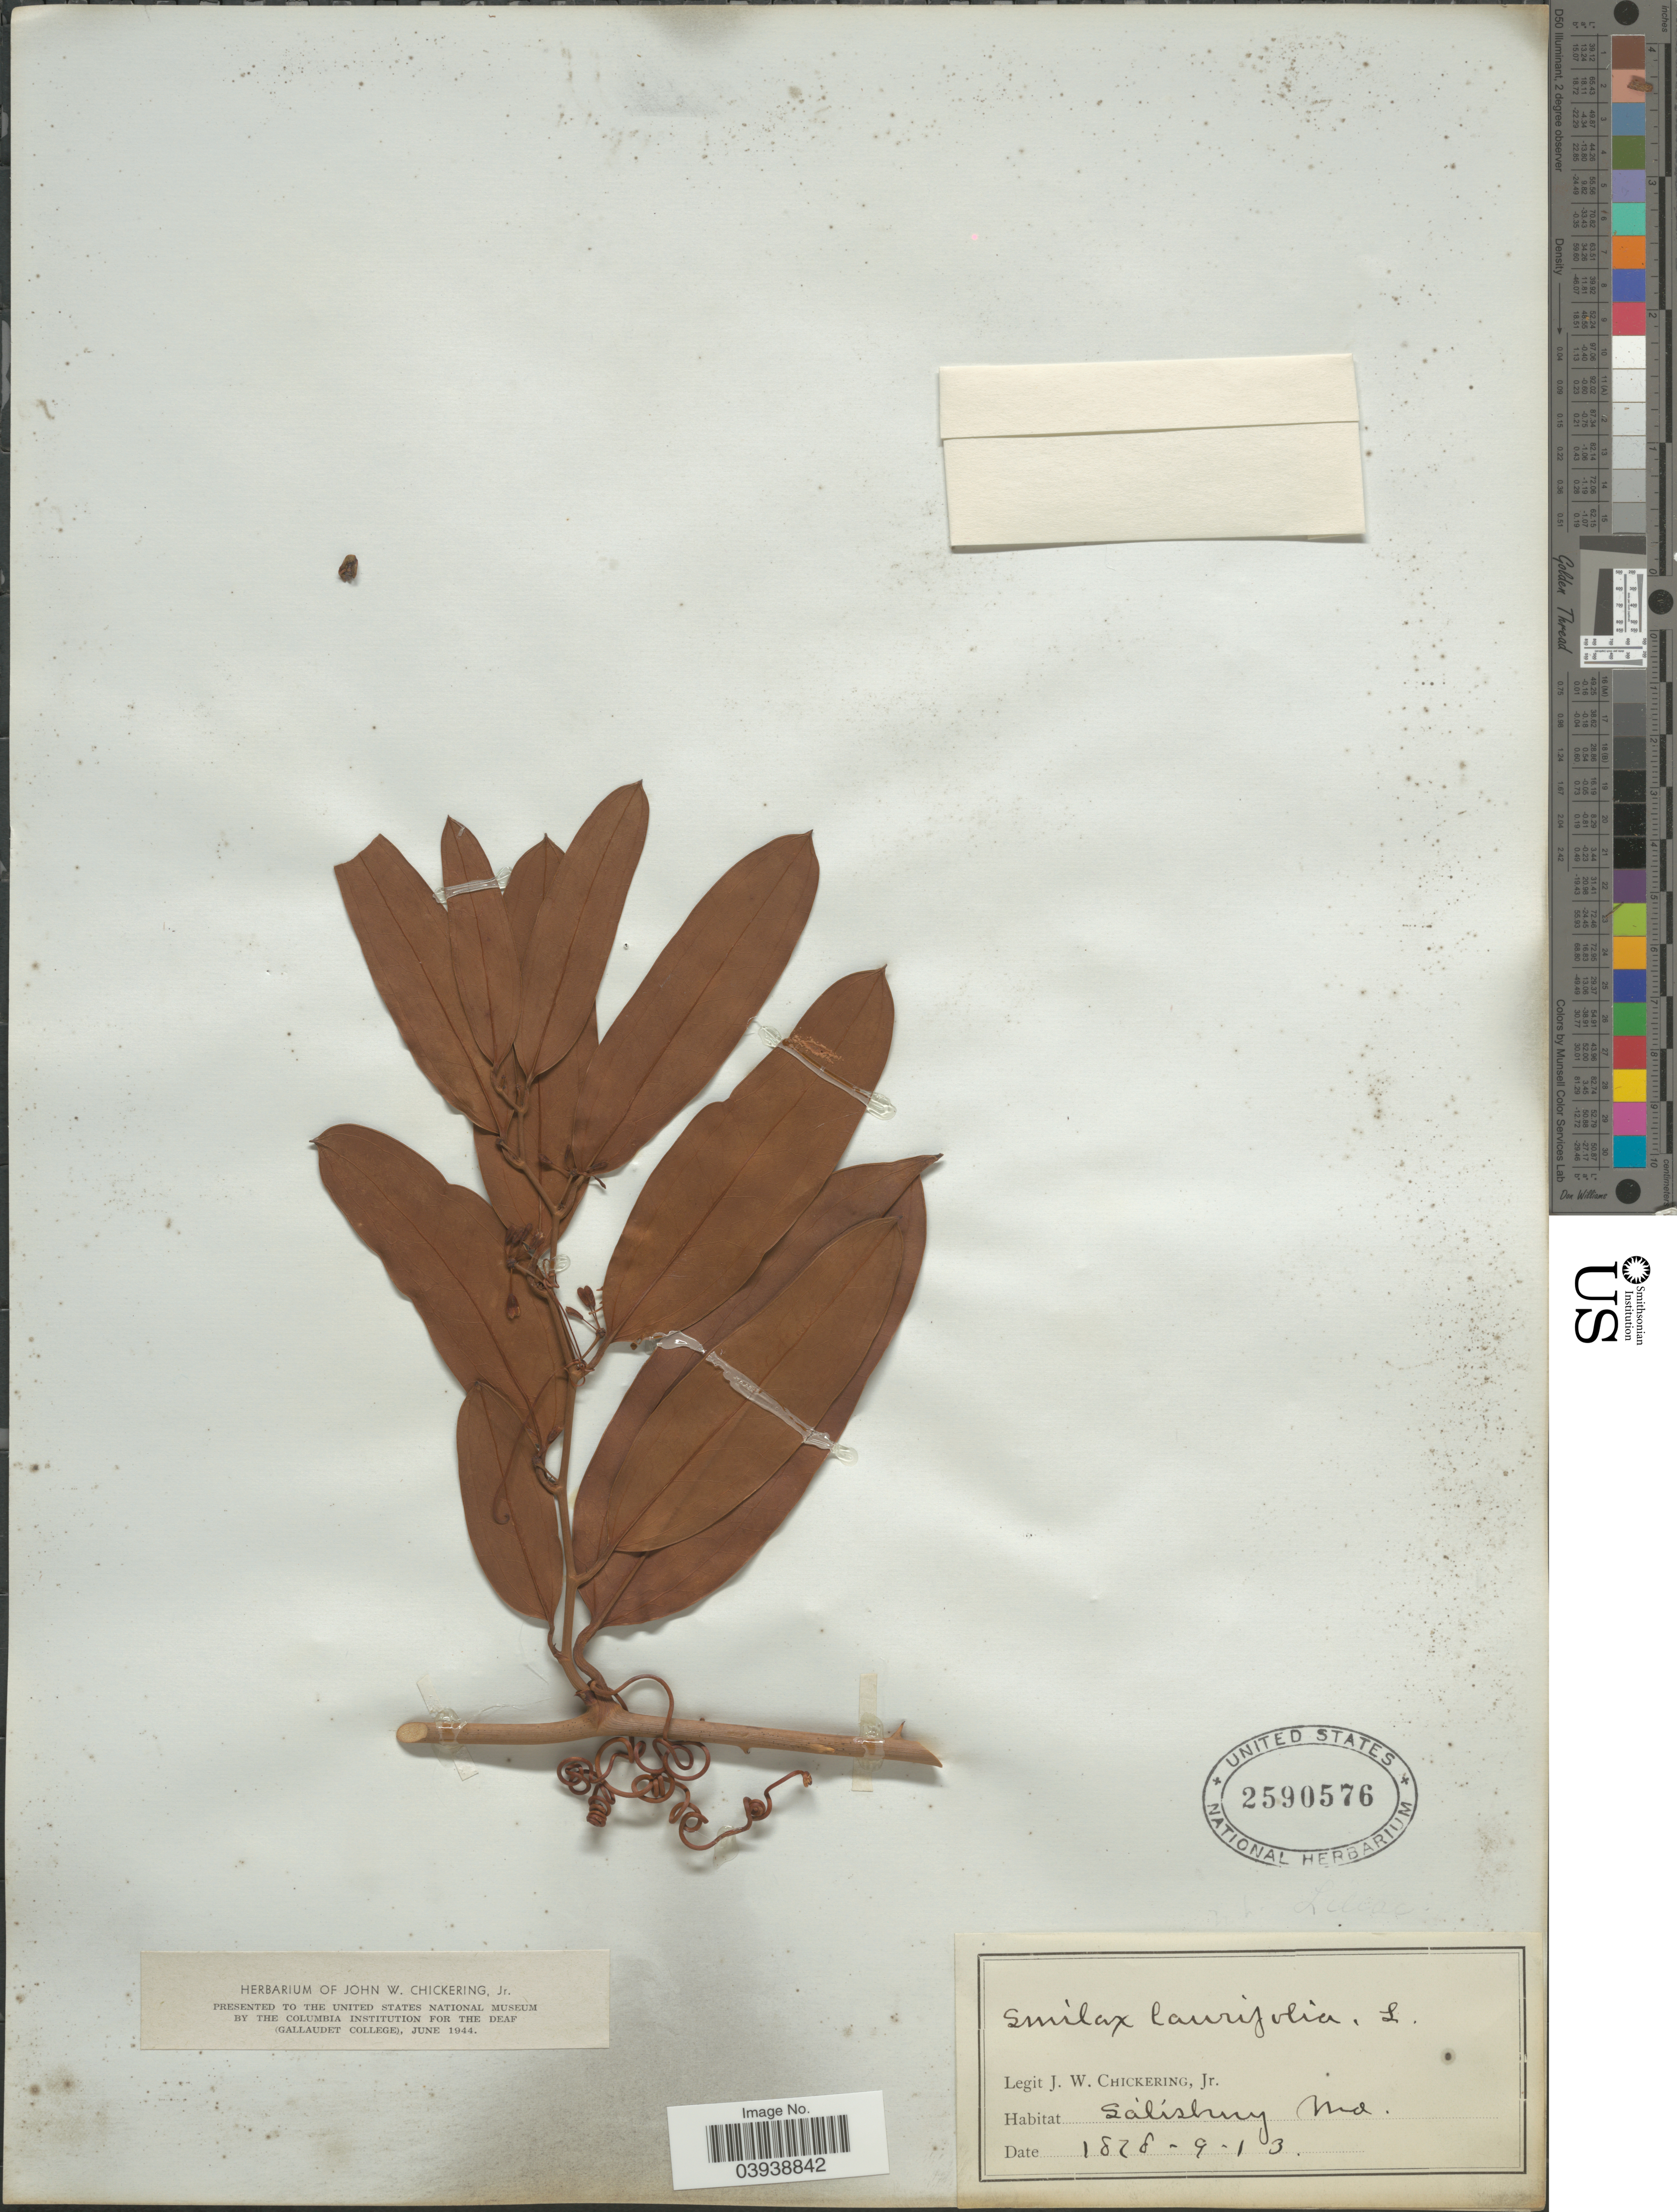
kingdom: Plantae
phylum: Tracheophyta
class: Liliopsida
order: Liliales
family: Smilacaceae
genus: Smilax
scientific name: Smilax laurifolia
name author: L.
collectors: J. W. Chickering Jr.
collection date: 1828-09-13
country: United States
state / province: Maryland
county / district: Wicomico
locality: Salisbury.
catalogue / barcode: US 2590576